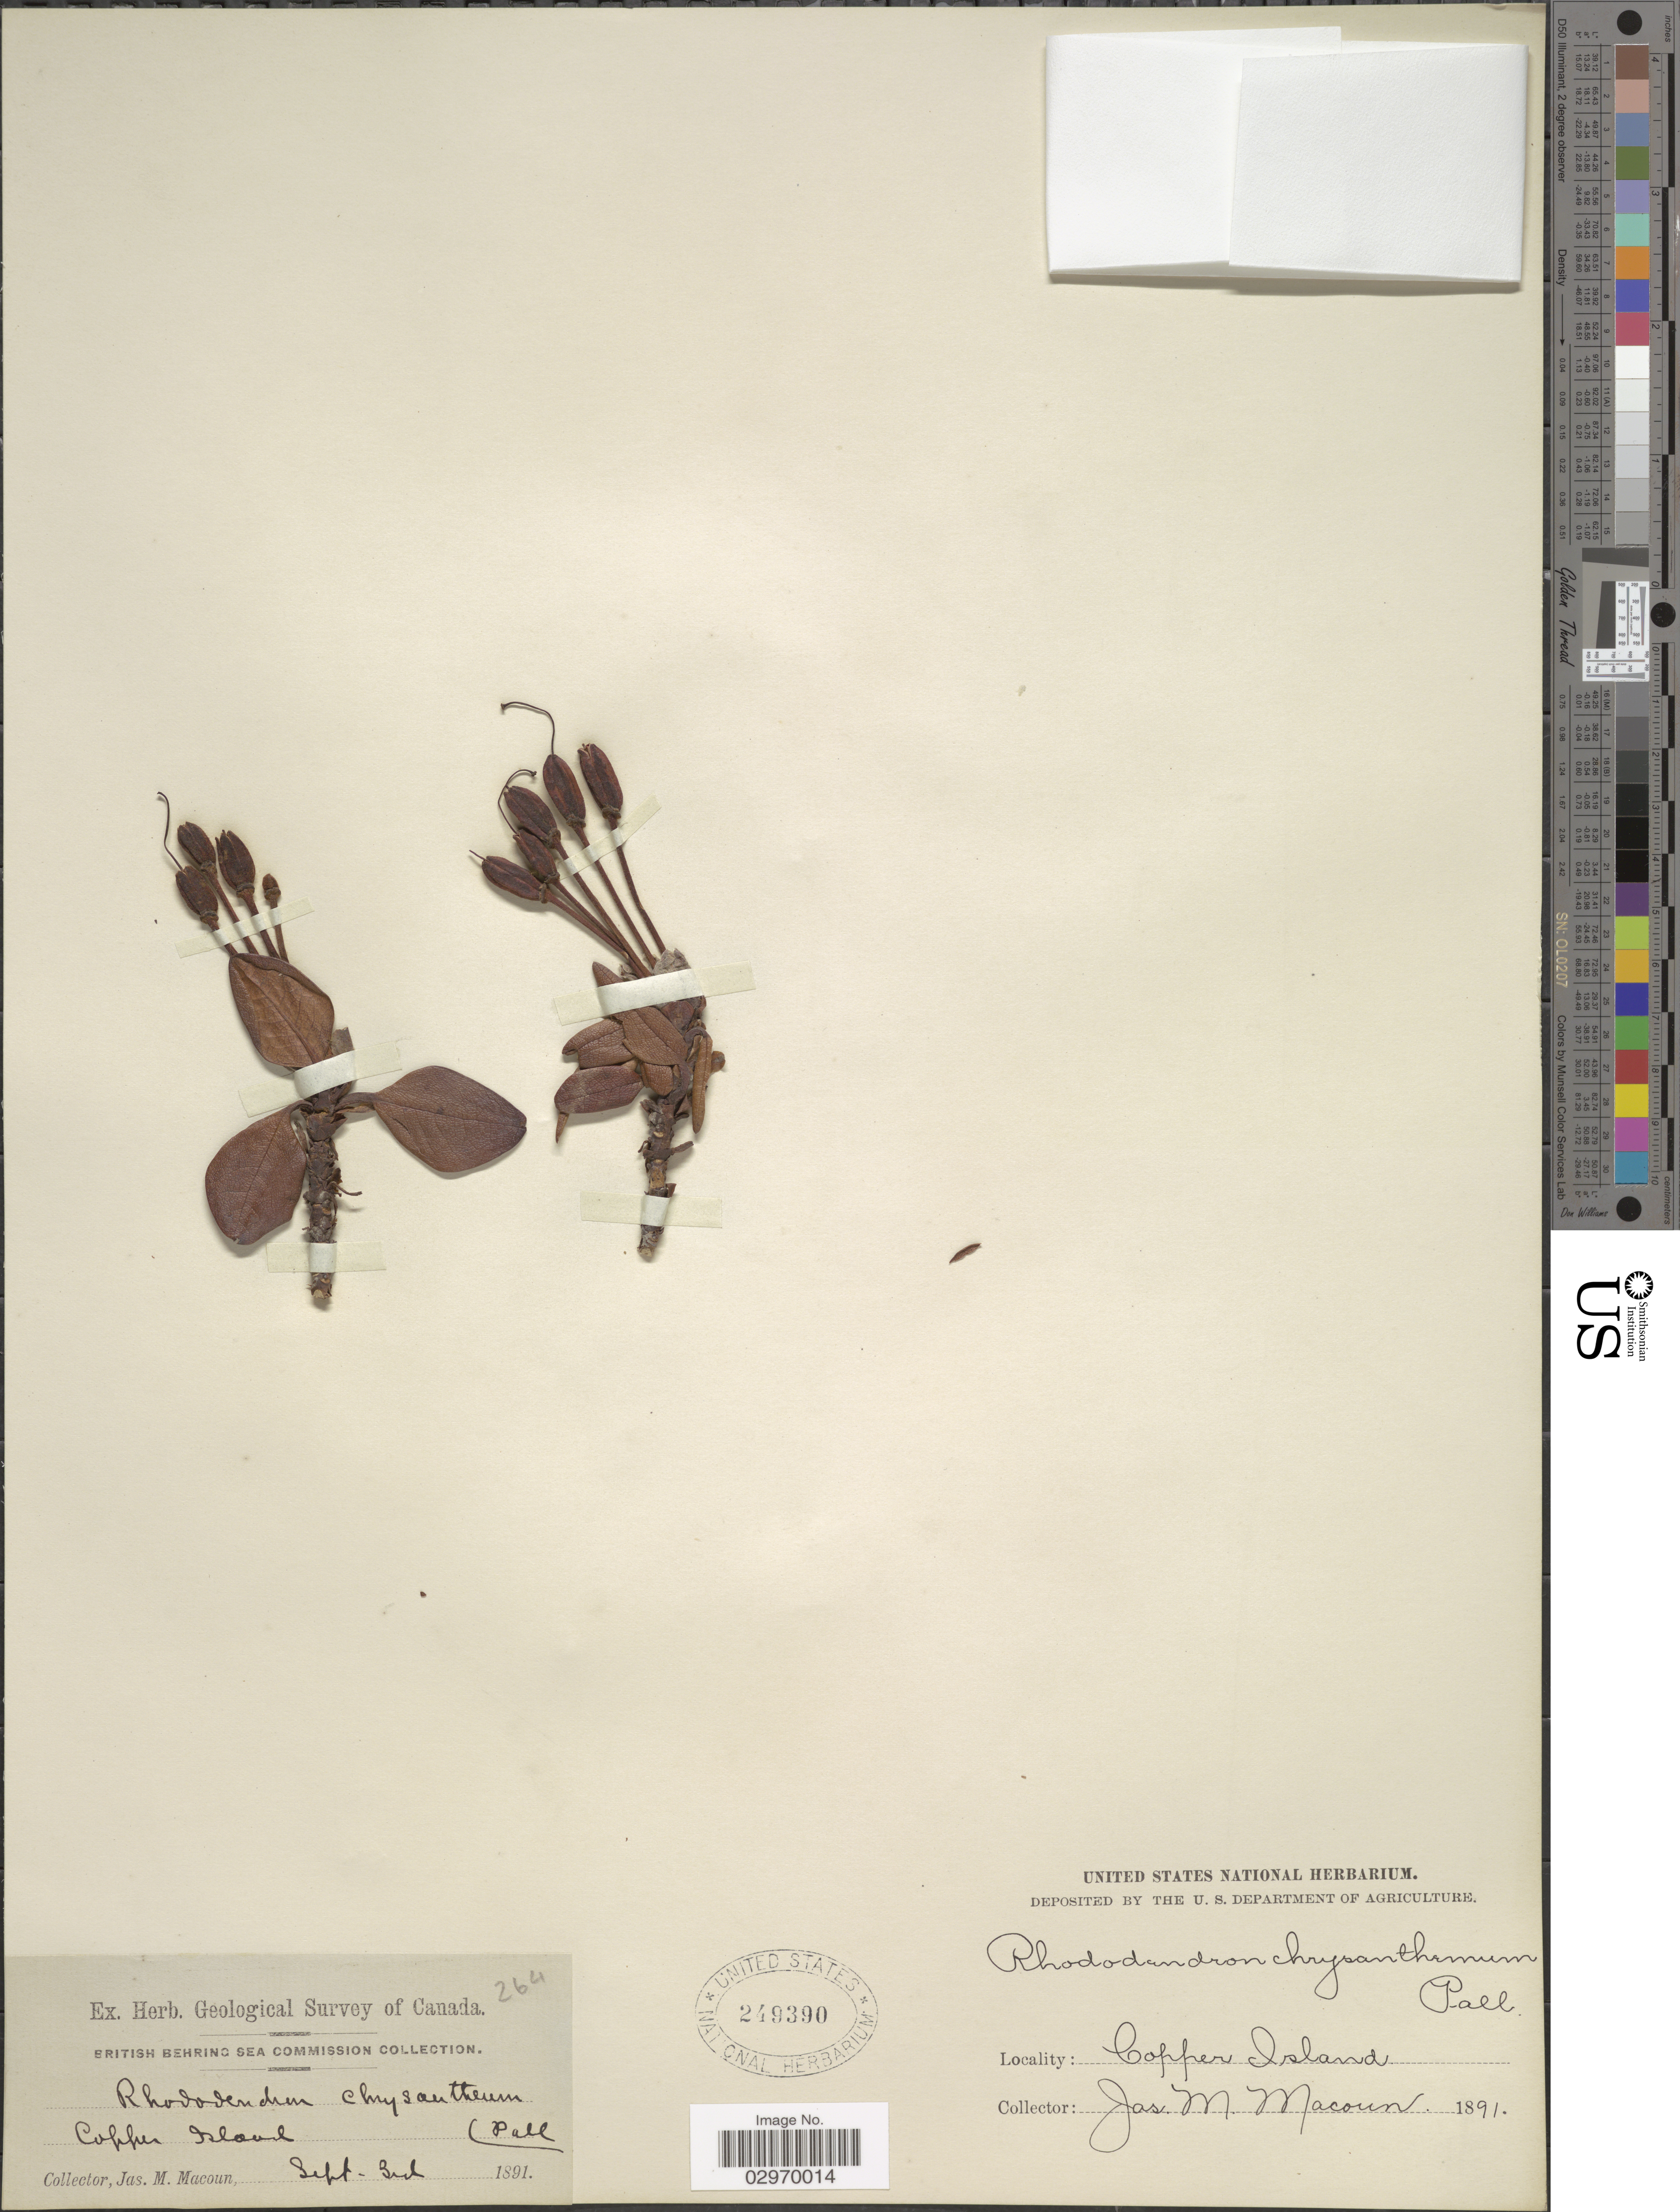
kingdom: Plantae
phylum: Tracheophyta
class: Magnoliopsida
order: Ericales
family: Ericaceae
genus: Rhododendron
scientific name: Rhododendron chrysanthum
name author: Pall.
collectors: J. M. Macoun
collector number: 264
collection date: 1891-09-03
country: Russian Federation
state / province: Kamchatka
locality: Copper Island.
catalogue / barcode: US 249390